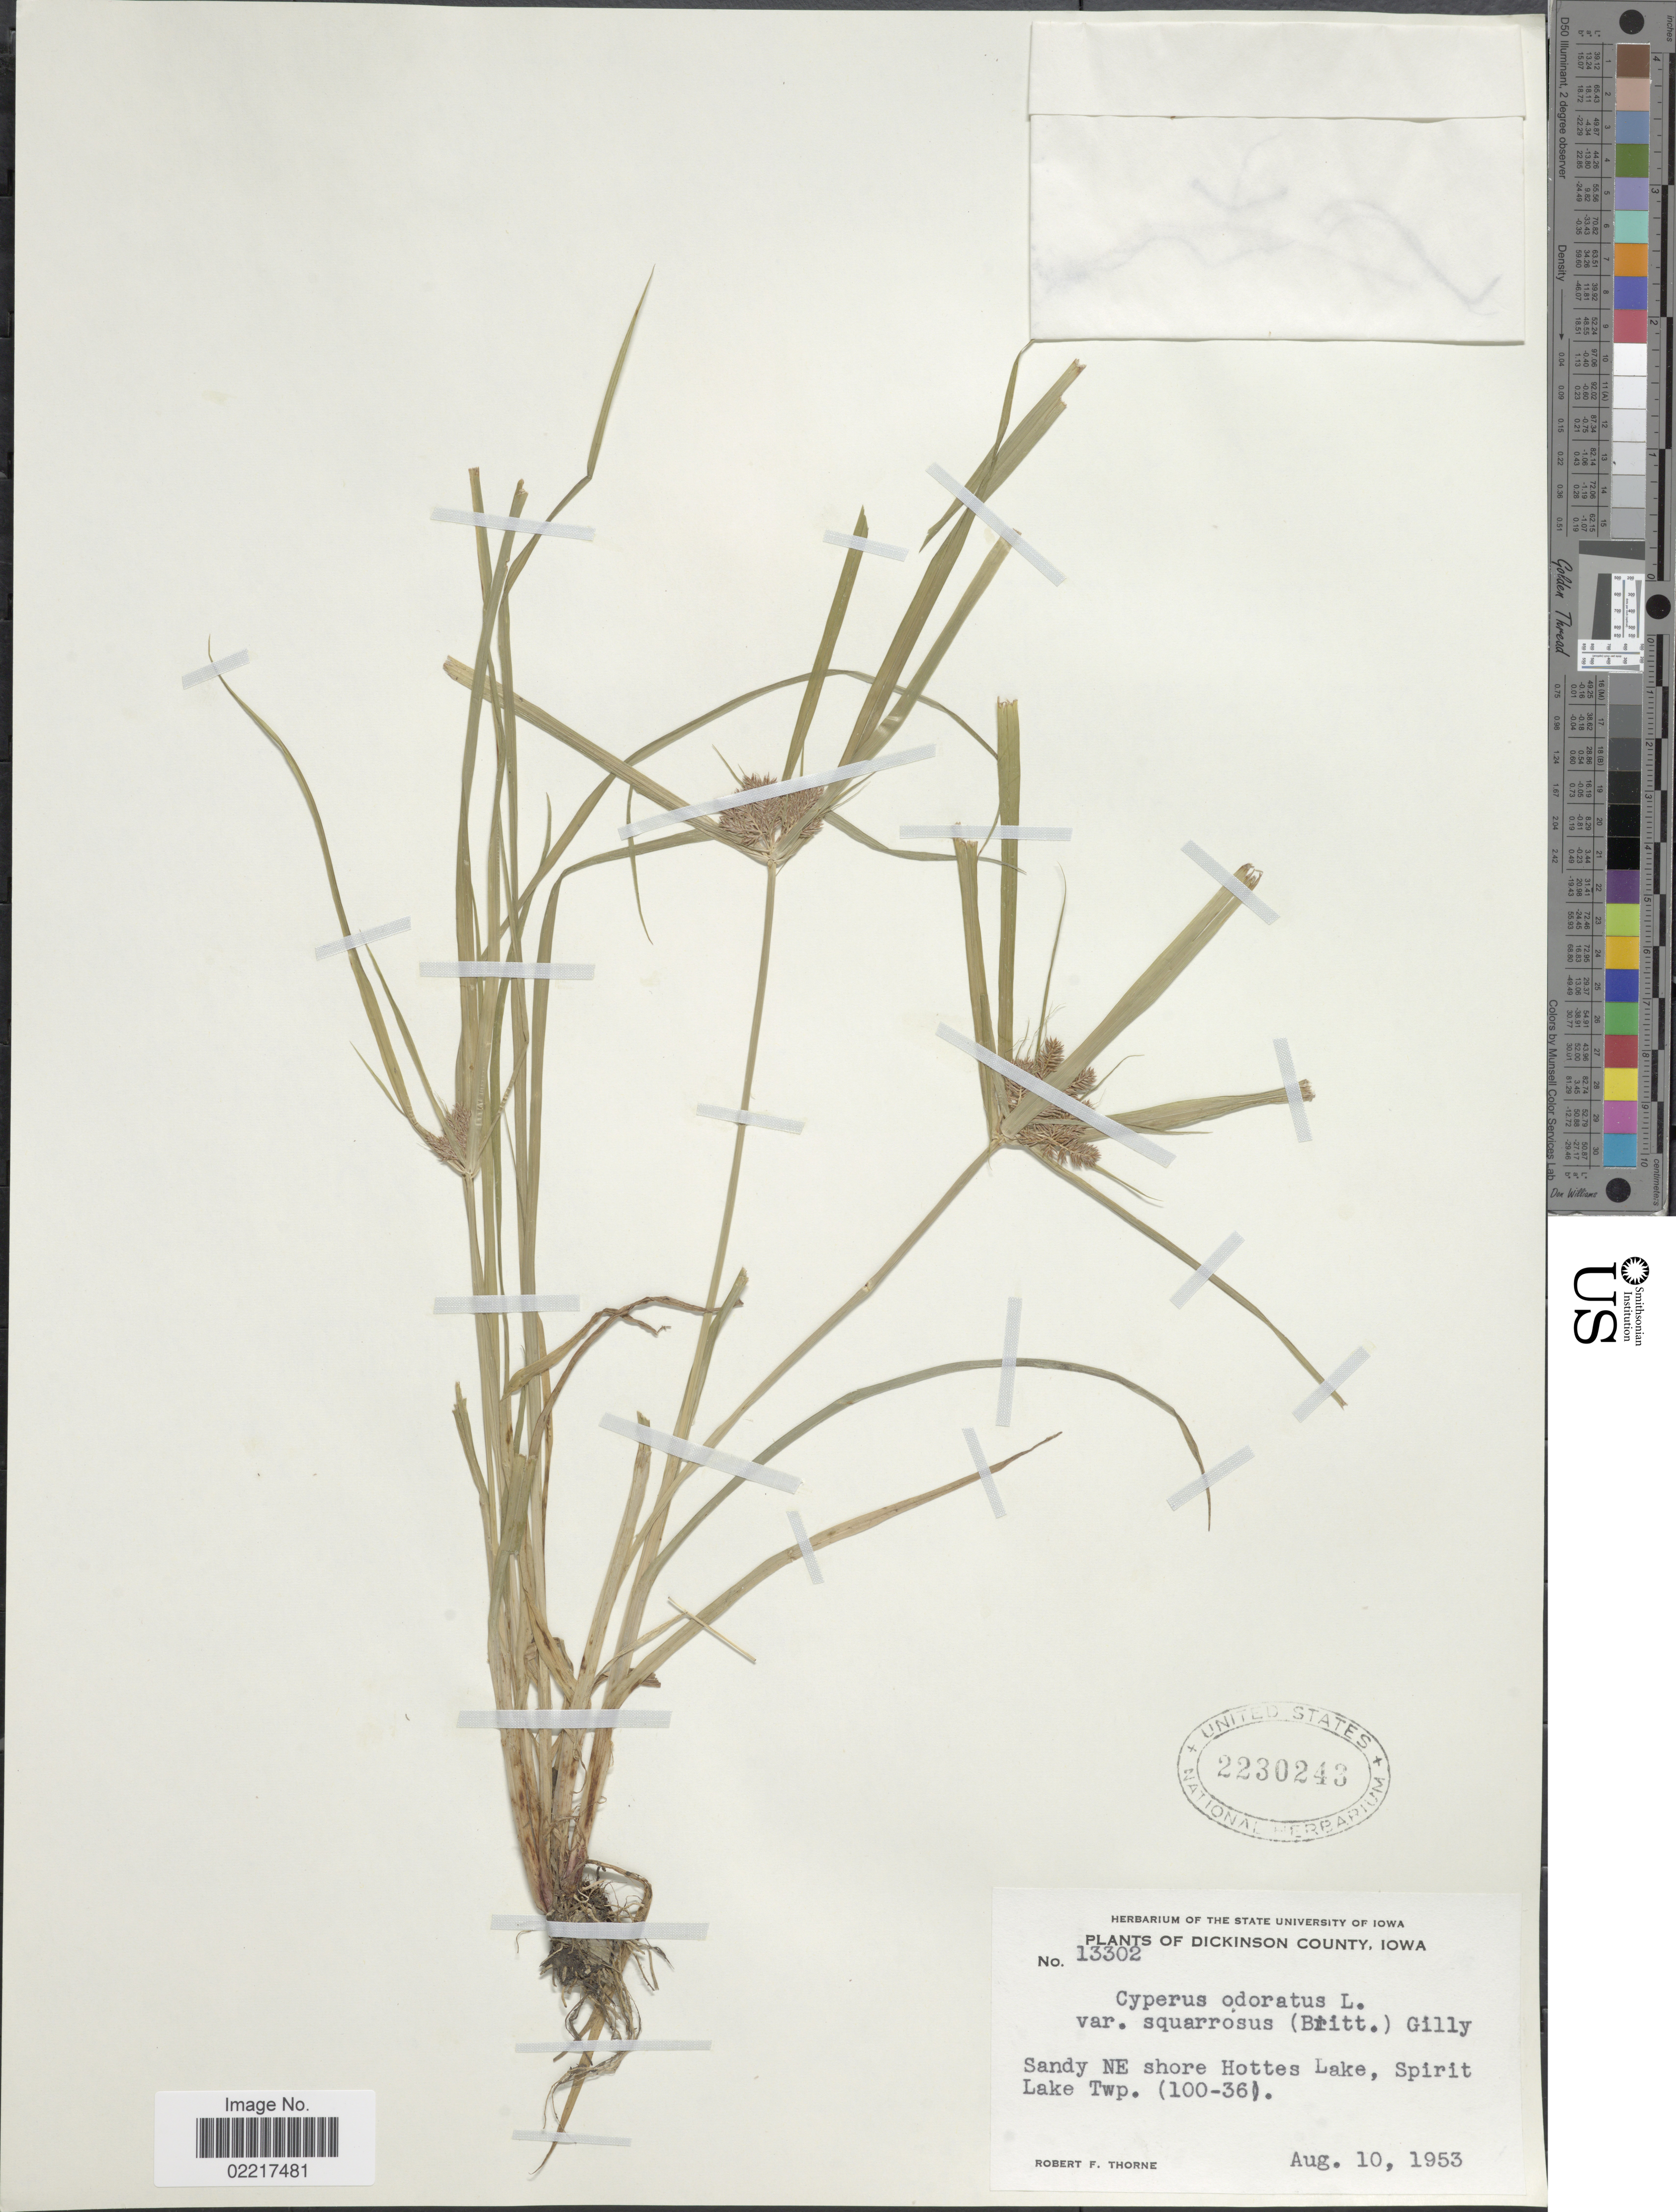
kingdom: Plantae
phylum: Tracheophyta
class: Liliopsida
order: Poales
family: Cyperaceae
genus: Cyperus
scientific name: Cyperus odoratus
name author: L.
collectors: R. F. Thorne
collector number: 13302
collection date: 1953-08-10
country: United States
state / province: Iowa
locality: Dickinson County, Sandy NE shore Hottes Lake, Spirit Lake Twp. (100-36)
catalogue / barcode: US 2230243